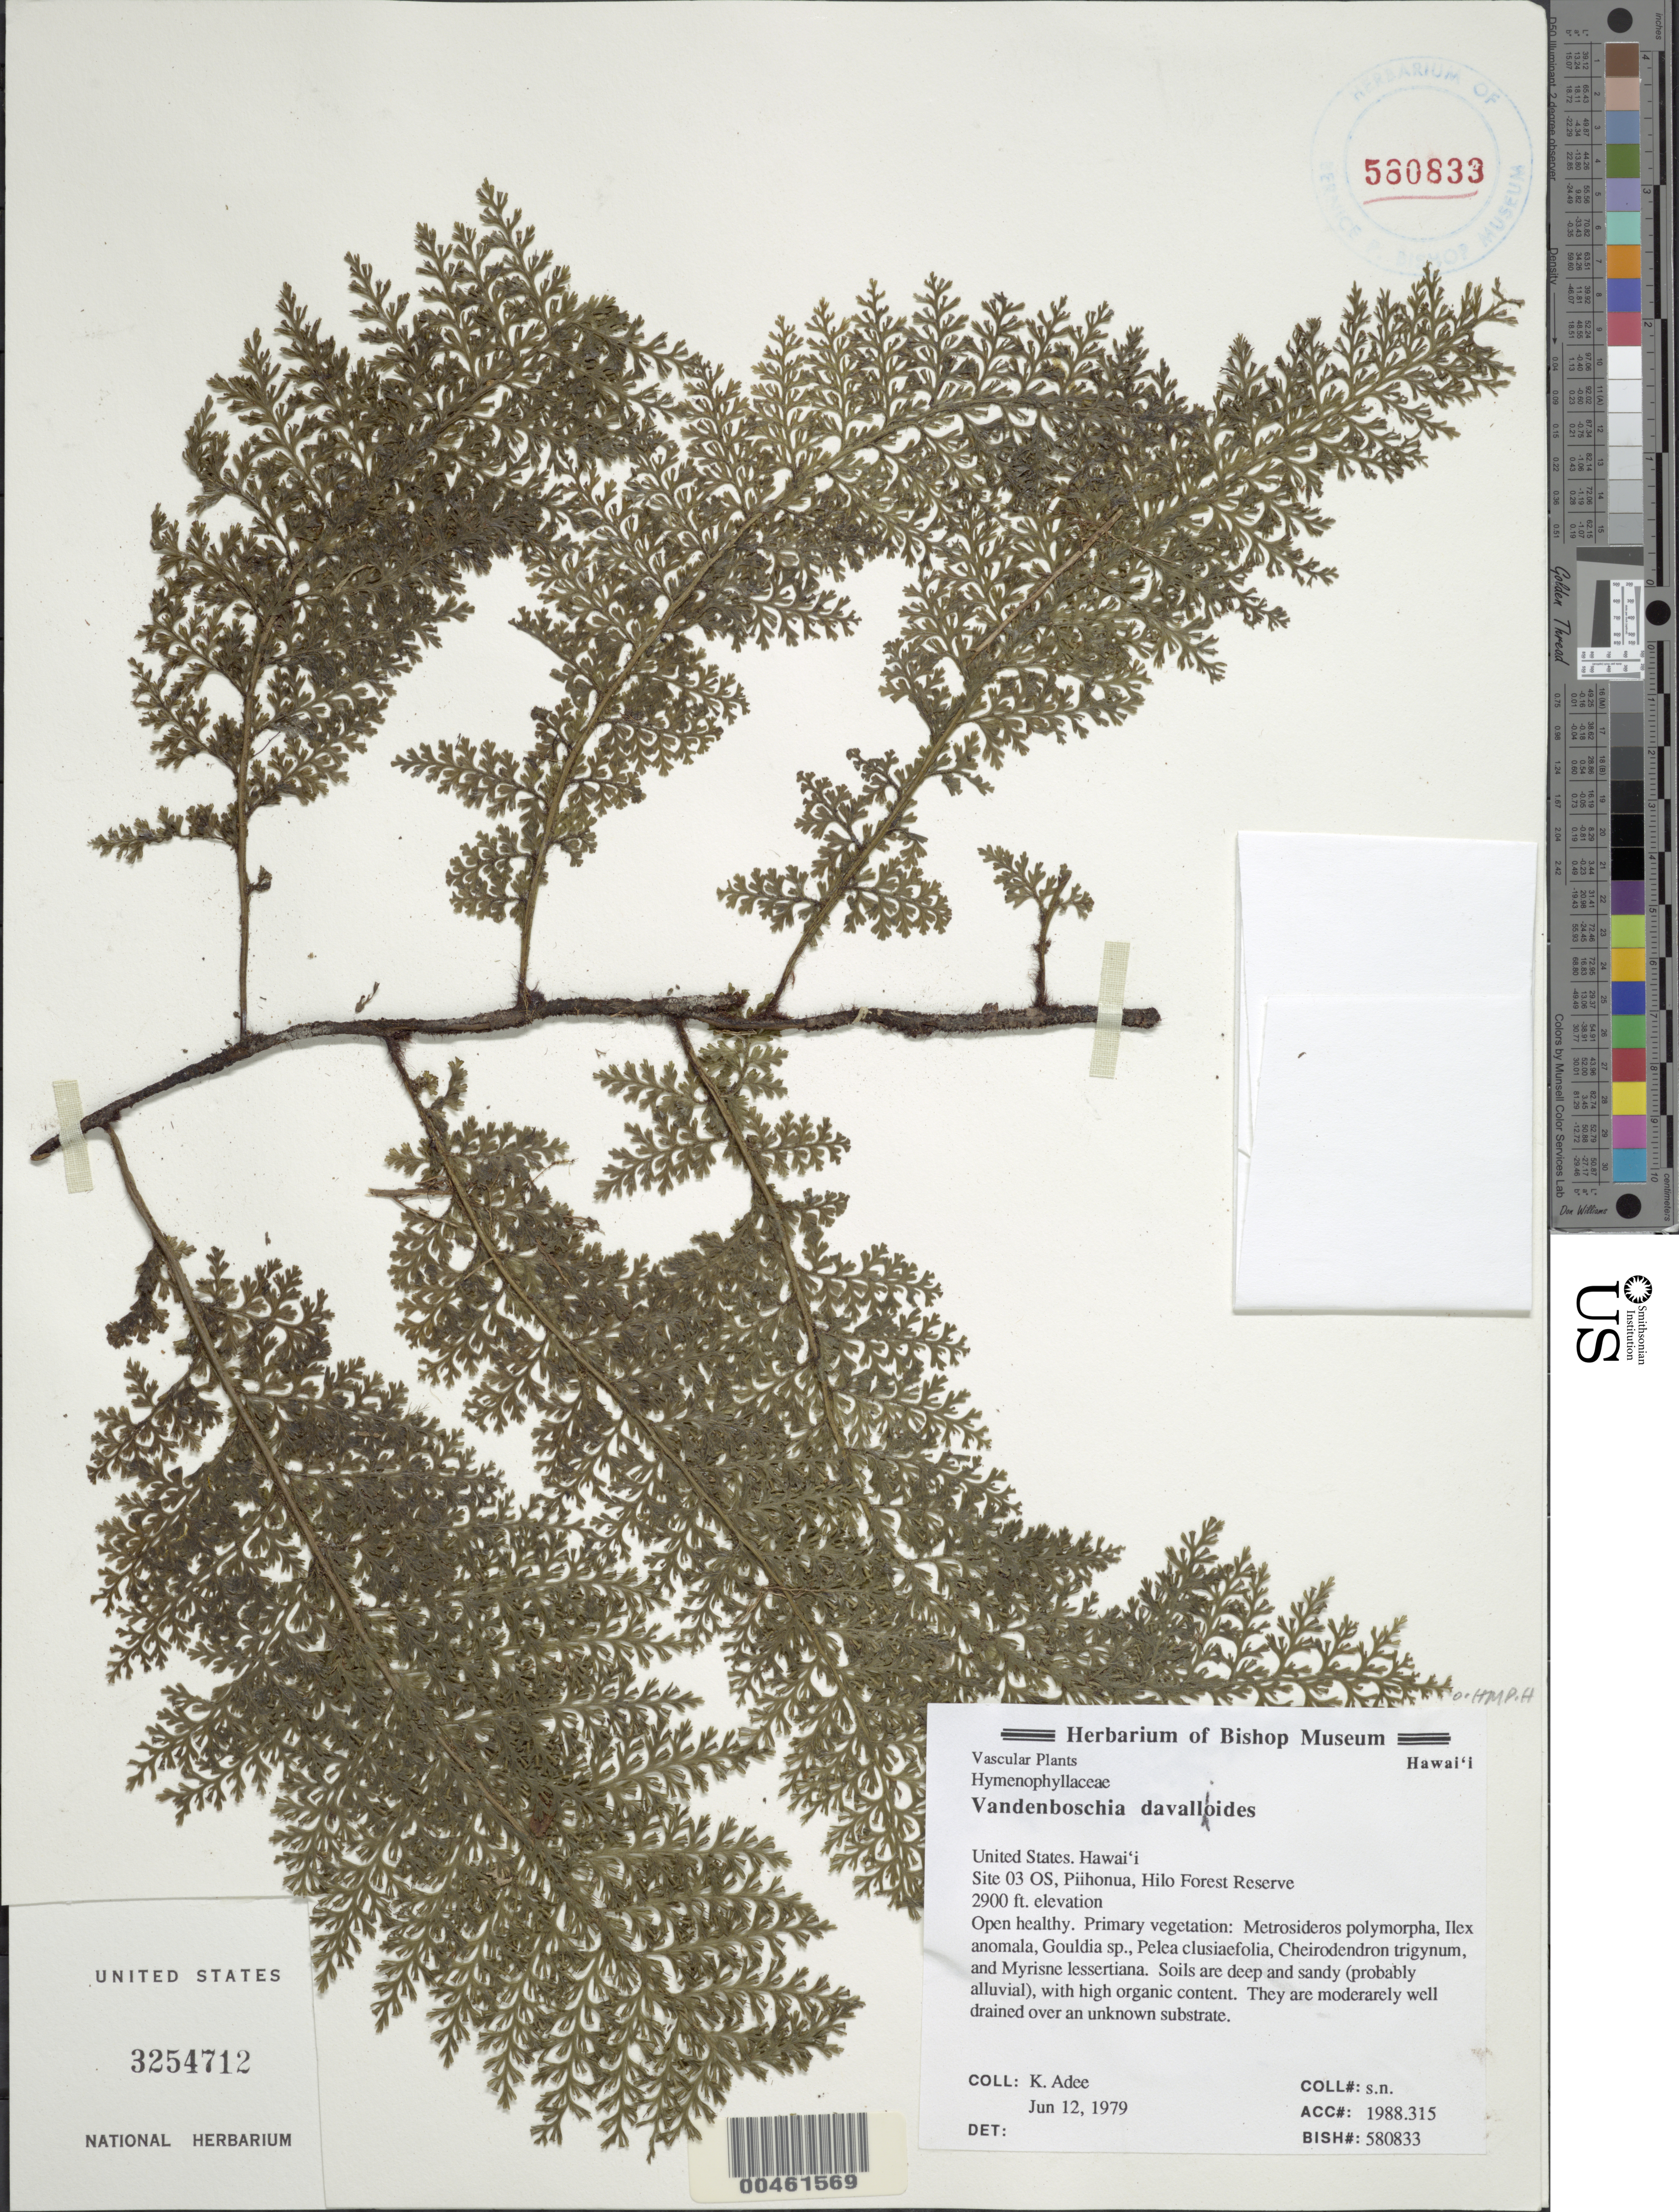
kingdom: Plantae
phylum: Tracheophyta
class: Polypodiopsida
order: Hymenophyllales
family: Hymenophyllaceae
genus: Vandenboschia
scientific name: Vandenboschia davallioides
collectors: K. Adee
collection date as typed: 12 Jun 1979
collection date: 1979-06-12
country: United States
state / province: Hawaii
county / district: Hawaii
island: Hawaii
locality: Hilo Forest Reserve, Piihonua, Site 03 OS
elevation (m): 884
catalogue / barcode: US 3254712